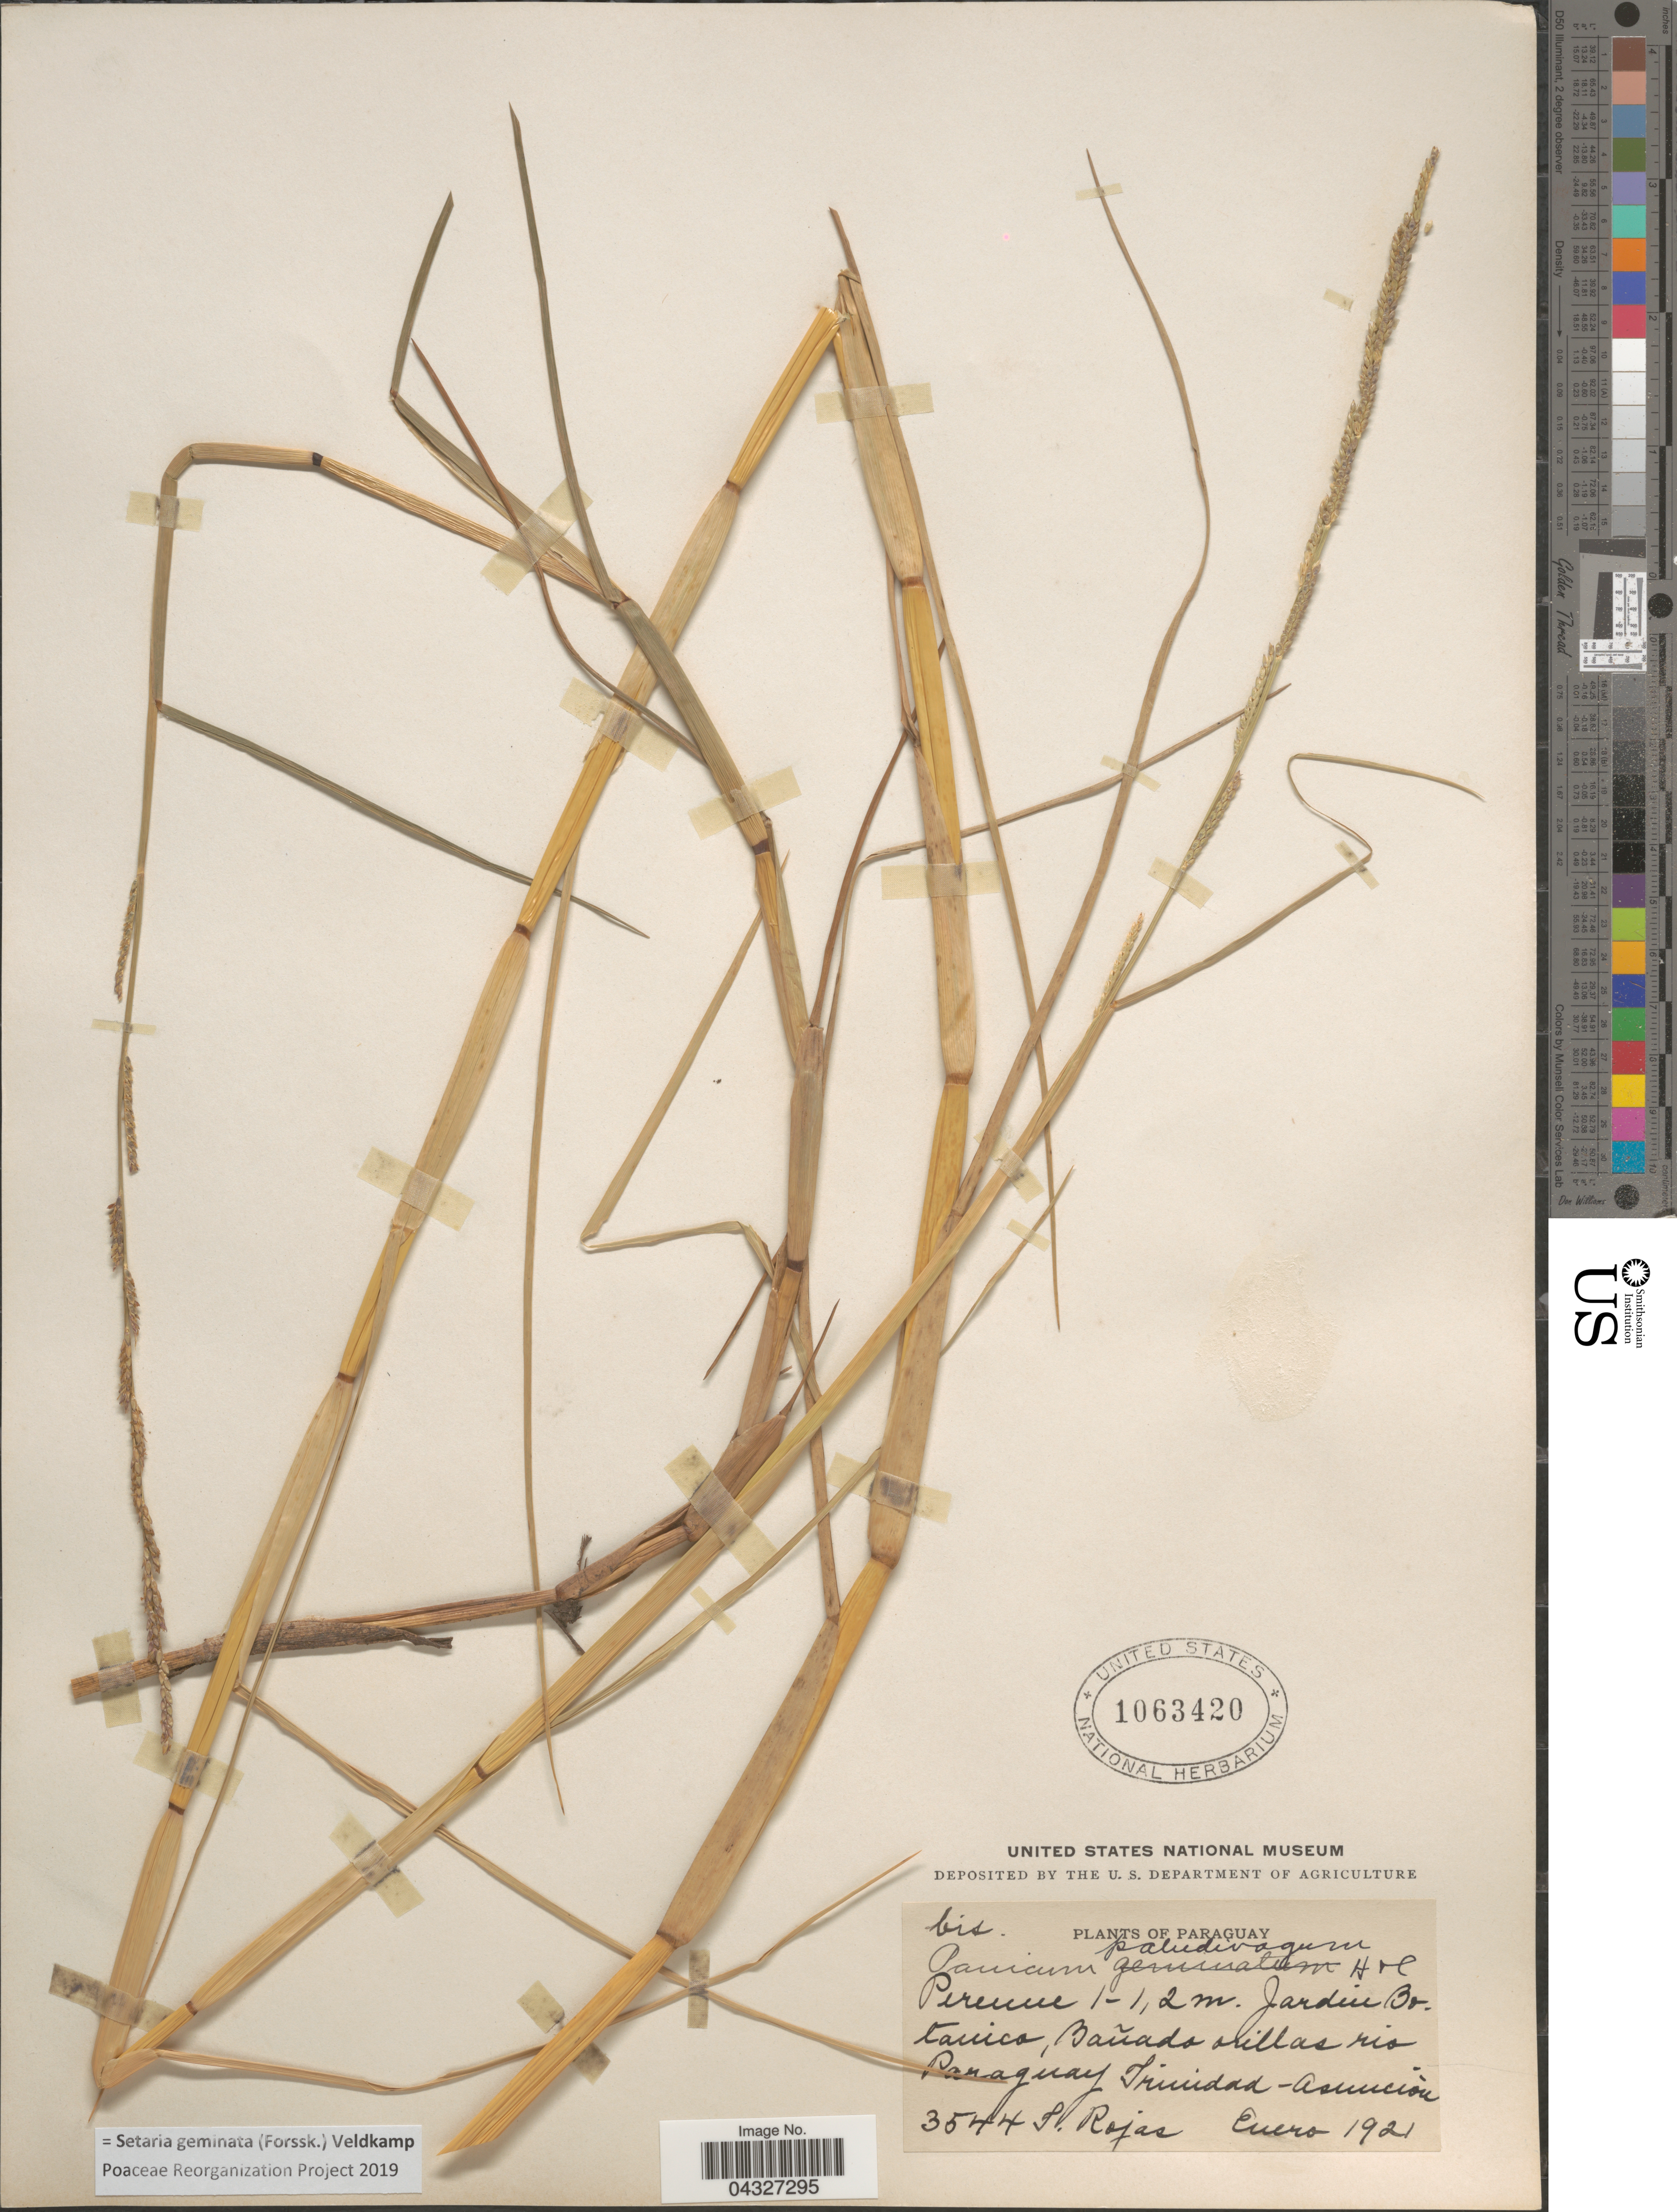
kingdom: Plantae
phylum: Tracheophyta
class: Liliopsida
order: Poales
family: Poaceae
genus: Setaria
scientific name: Setaria geminata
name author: (Forssk.) Veldkamp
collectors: T. Rojas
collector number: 3544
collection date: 1921-01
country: Paraguay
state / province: Asuncion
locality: Jardin Botanico, Bañado orillas rio Paraguay Trinidad - Asunción.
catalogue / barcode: US 1063420